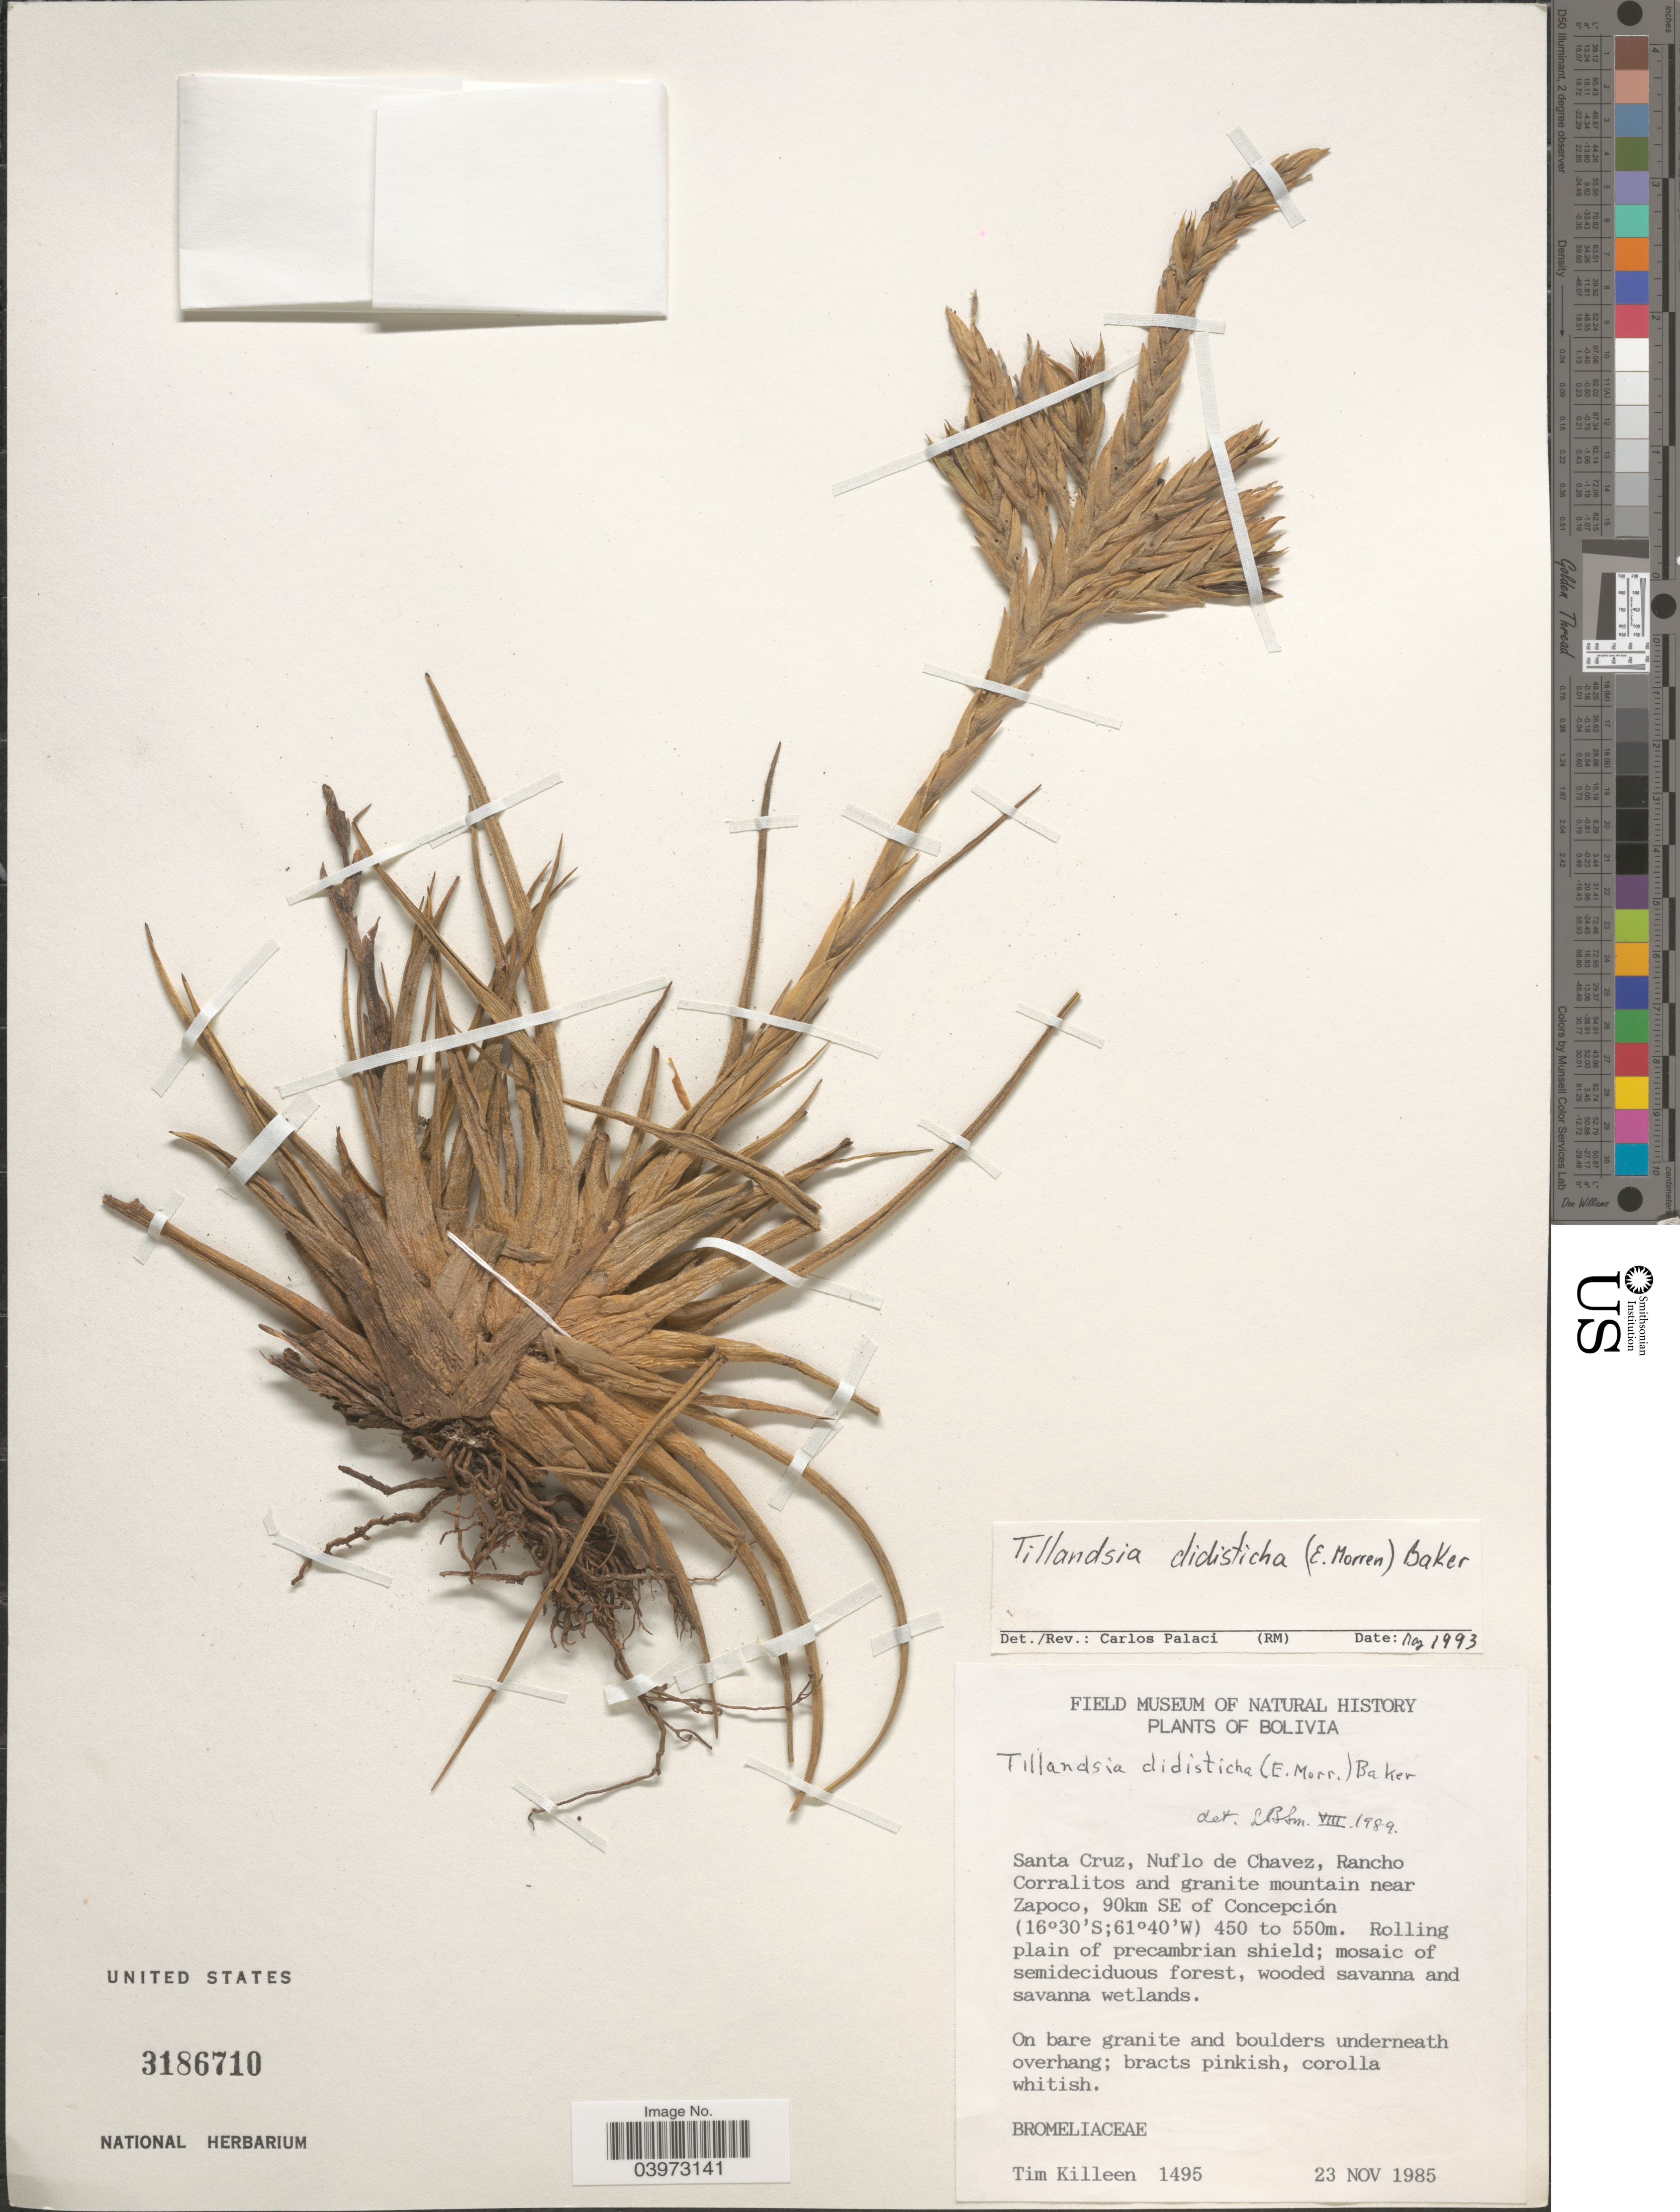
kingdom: Plantae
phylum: Tracheophyta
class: Liliopsida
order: Poales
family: Bromeliaceae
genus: Tillandsia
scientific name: Tillandsia didisticha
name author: (É. Morren) Baker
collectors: T. J. Killeen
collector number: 1495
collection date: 1985-11-23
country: Bolivia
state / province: Santa Cruz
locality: Nuflo de Chavez, Rancho Corralitos and granite mountain near Zapoco, 90km SE of Concepción.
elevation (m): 450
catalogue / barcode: US 3186710